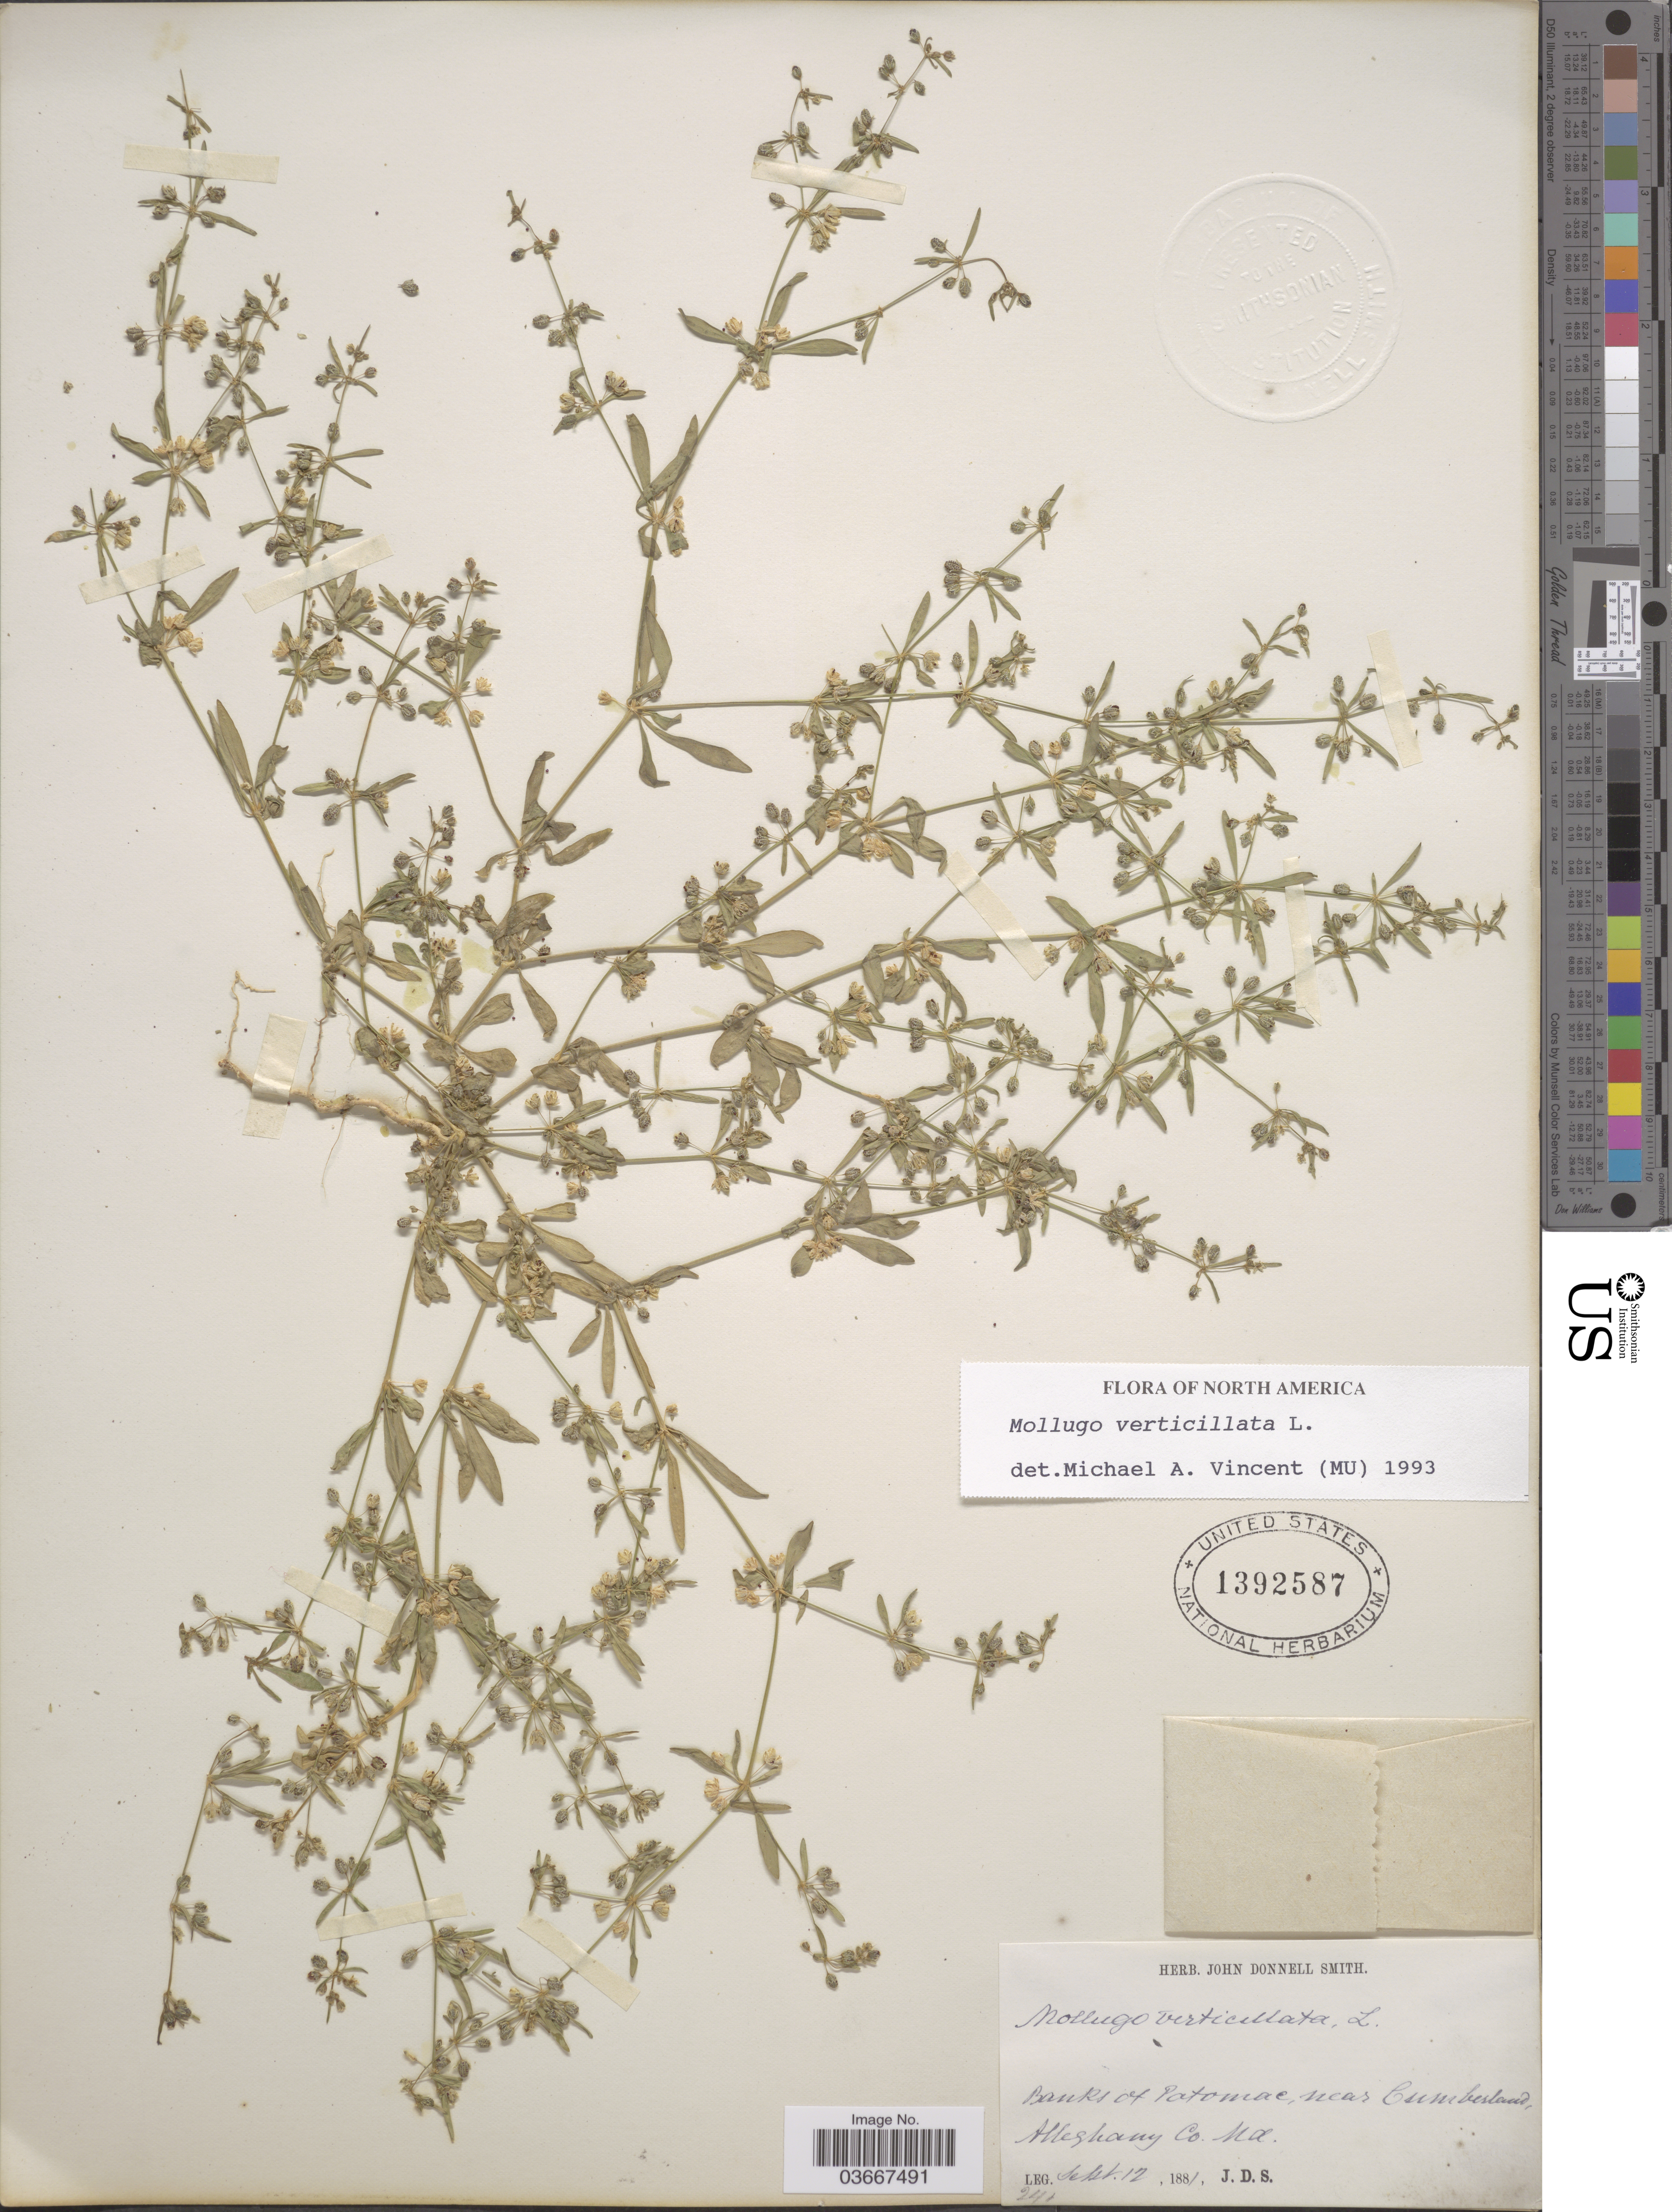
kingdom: Plantae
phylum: Tracheophyta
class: Magnoliopsida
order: Caryophyllales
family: Molluginaceae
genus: Mollugo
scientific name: Mollugo verticillata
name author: L.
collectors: J. Donnell Smith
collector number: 241?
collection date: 1881-09-12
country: United States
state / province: Maryland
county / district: Allegany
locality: Banks of Patomac, near Cumberland, Alleghany Co.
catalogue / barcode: US 1392587